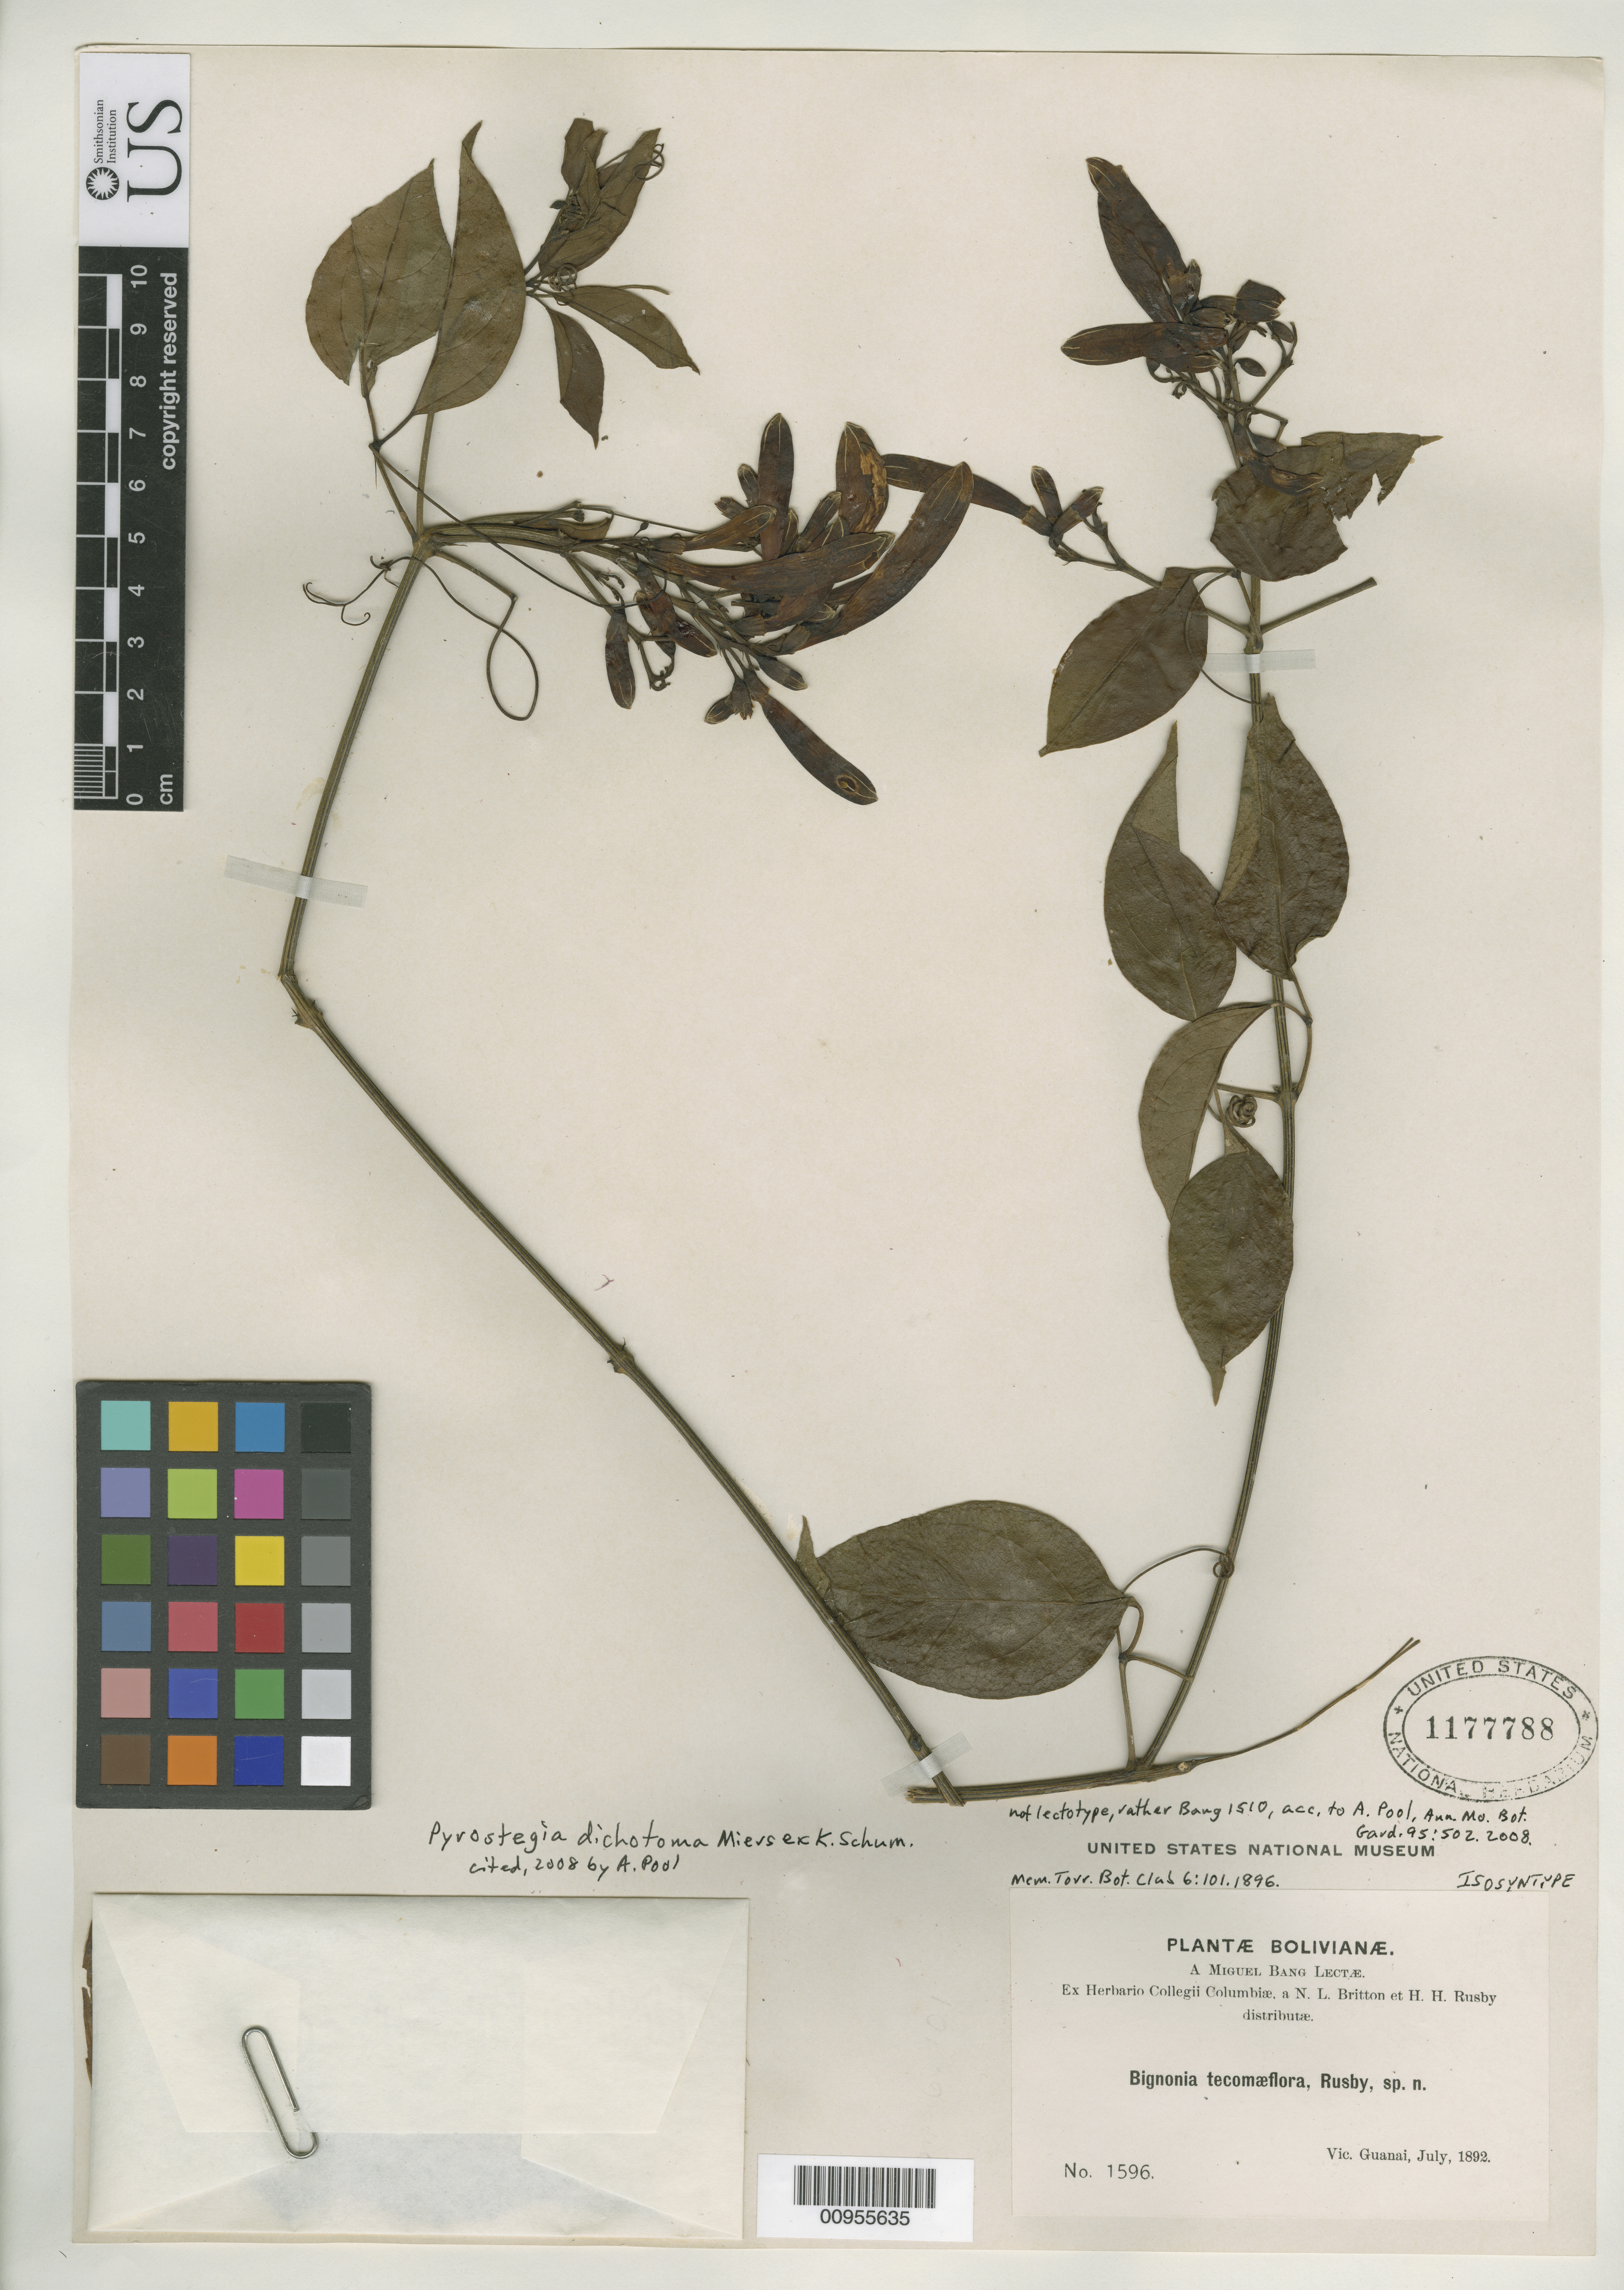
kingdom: Plantae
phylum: Tracheophyta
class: Magnoliopsida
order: Lamiales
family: Bignoniaceae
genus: Bignonia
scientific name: Bignonia tecomiflora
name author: Rusby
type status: Isosyntype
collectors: M. Bang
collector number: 1596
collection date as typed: Sep 1892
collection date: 1892-09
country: Bolivia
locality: Vic. Sorata.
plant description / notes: Specific epithet published as "tecomaeflora".; Lectotype collection is Bang 1510 as designated by A. Pool, Ann. Missouri Bot. Gard. 95: 502 (2008).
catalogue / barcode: US 1177788